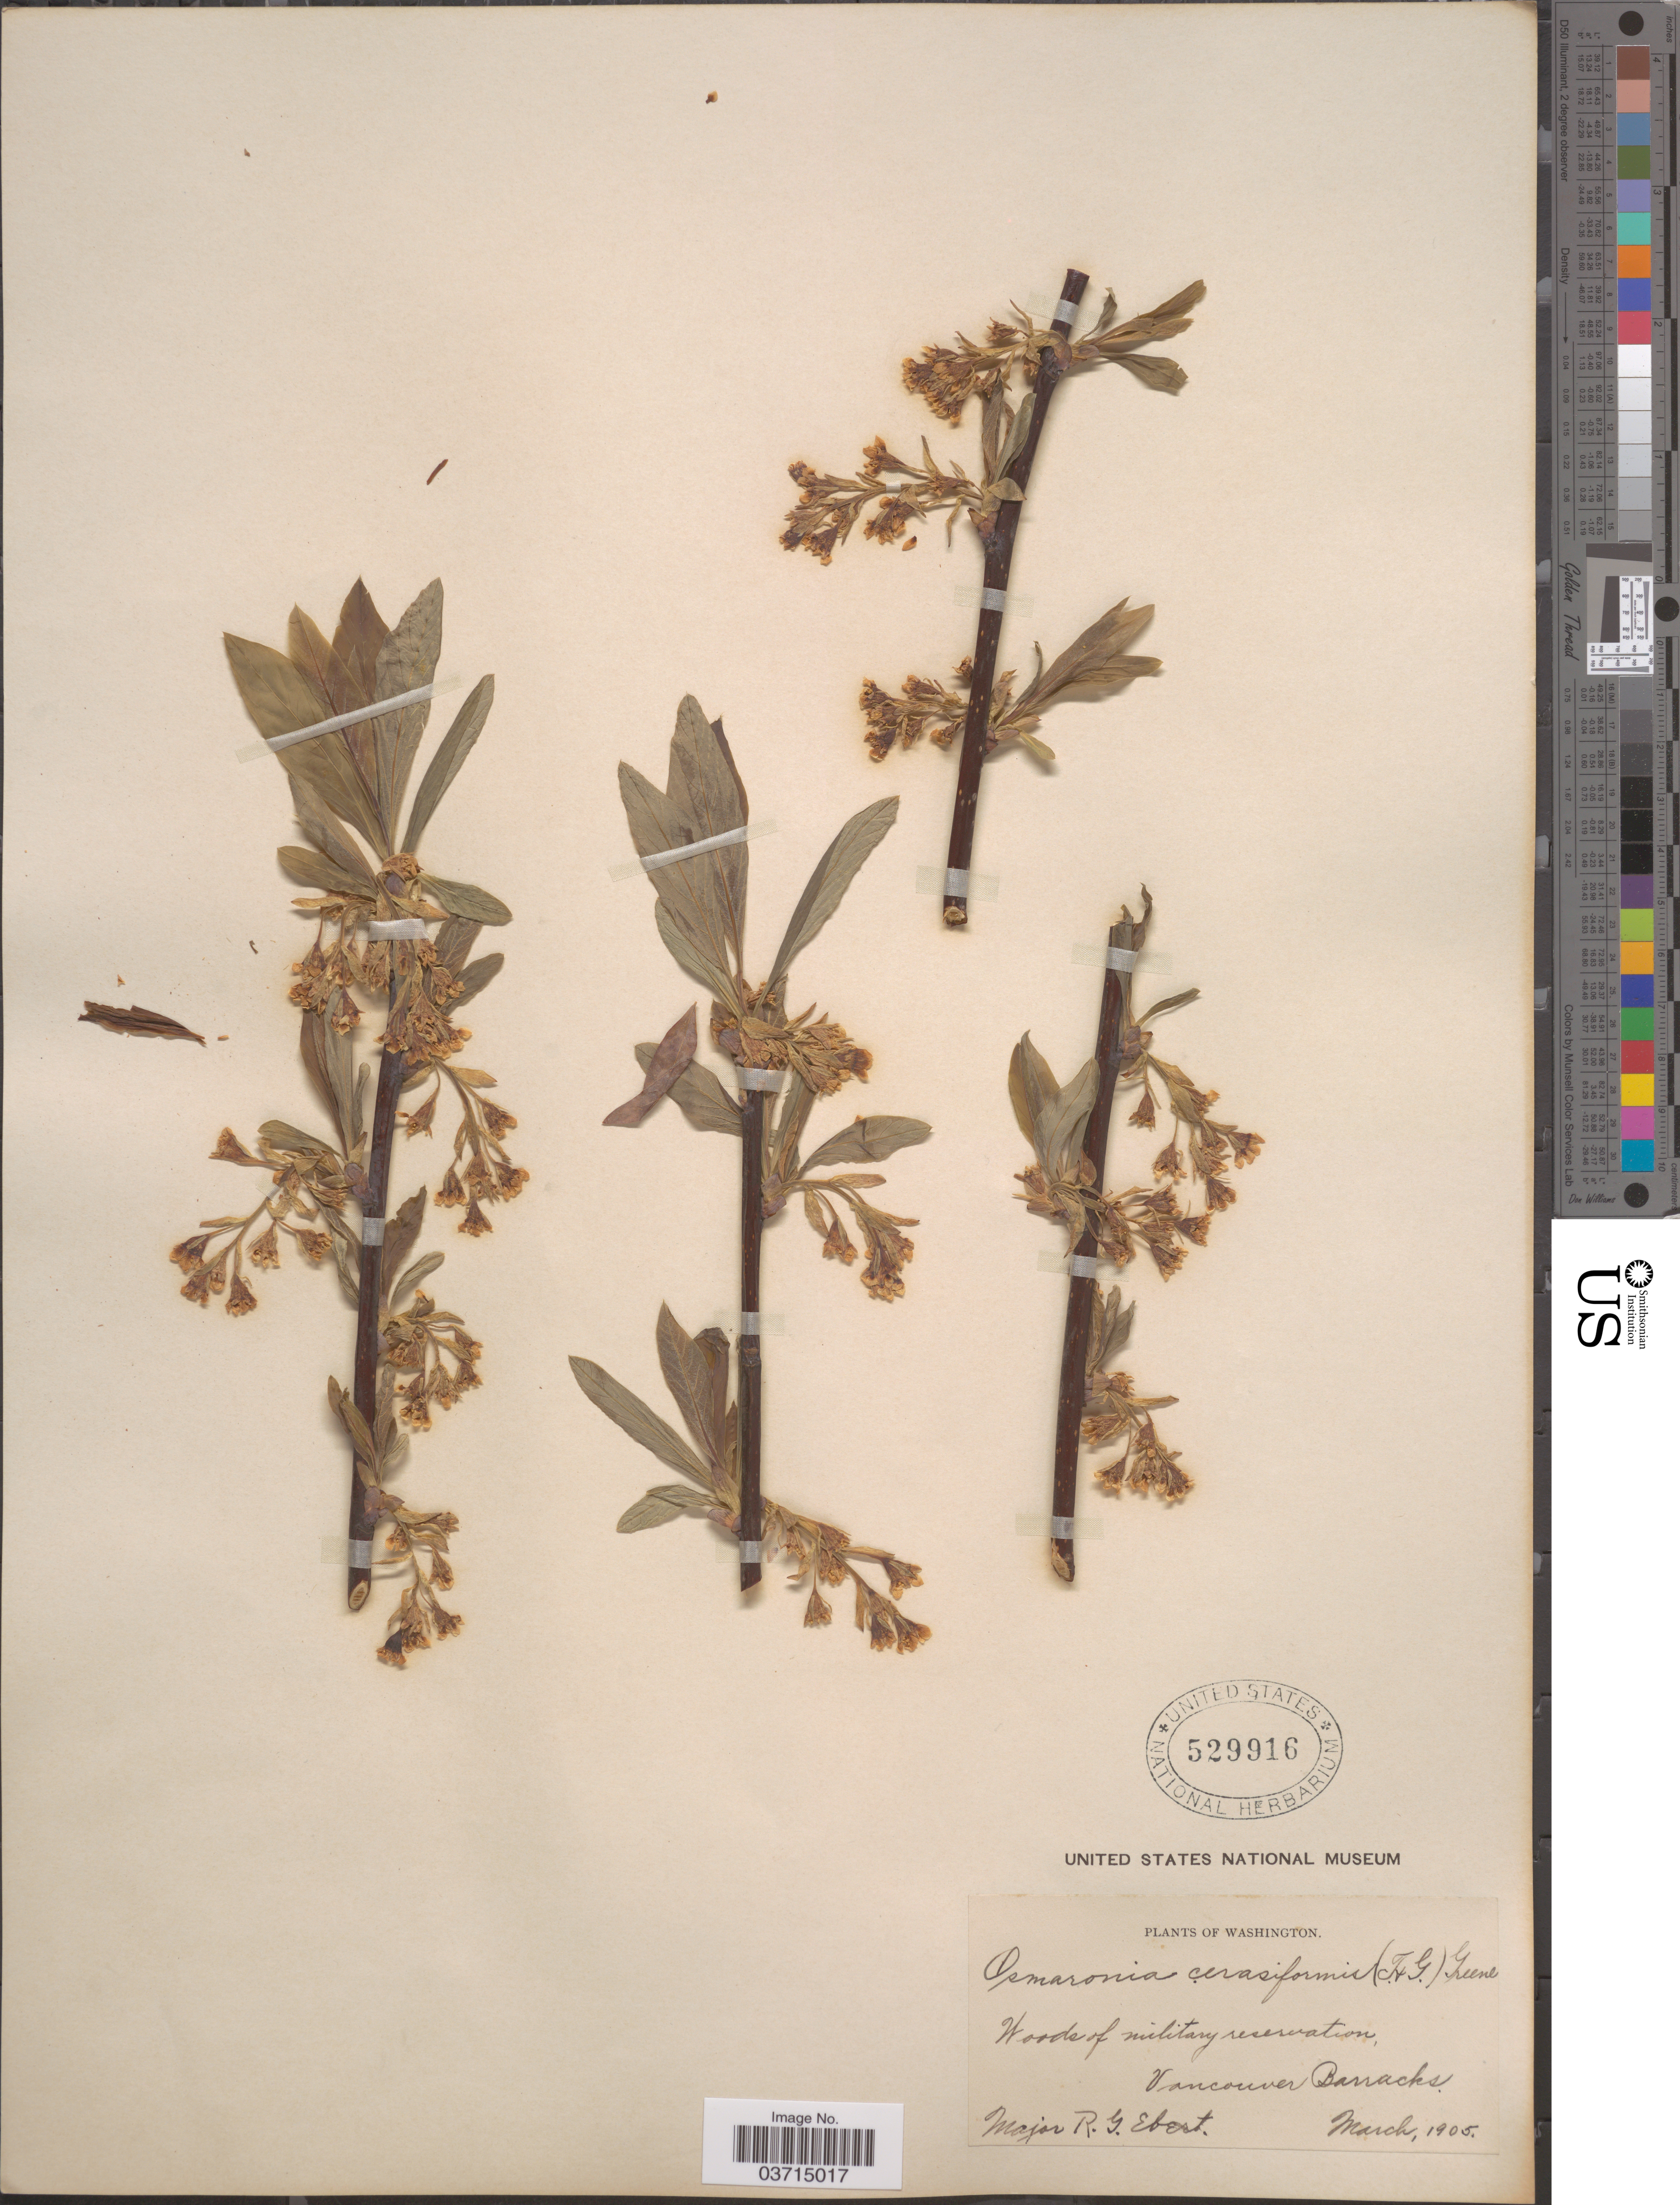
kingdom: Plantae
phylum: Tracheophyta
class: Magnoliopsida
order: Rosales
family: Rosaceae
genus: Oemleria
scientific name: Oemleria cerasiformis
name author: (Torr. & A. Gray ex Hook. & Arn.) J.W. Landon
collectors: M. Ebert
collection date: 1905-03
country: United States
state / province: Washington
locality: Vancouver Barracks.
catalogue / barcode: US 529916